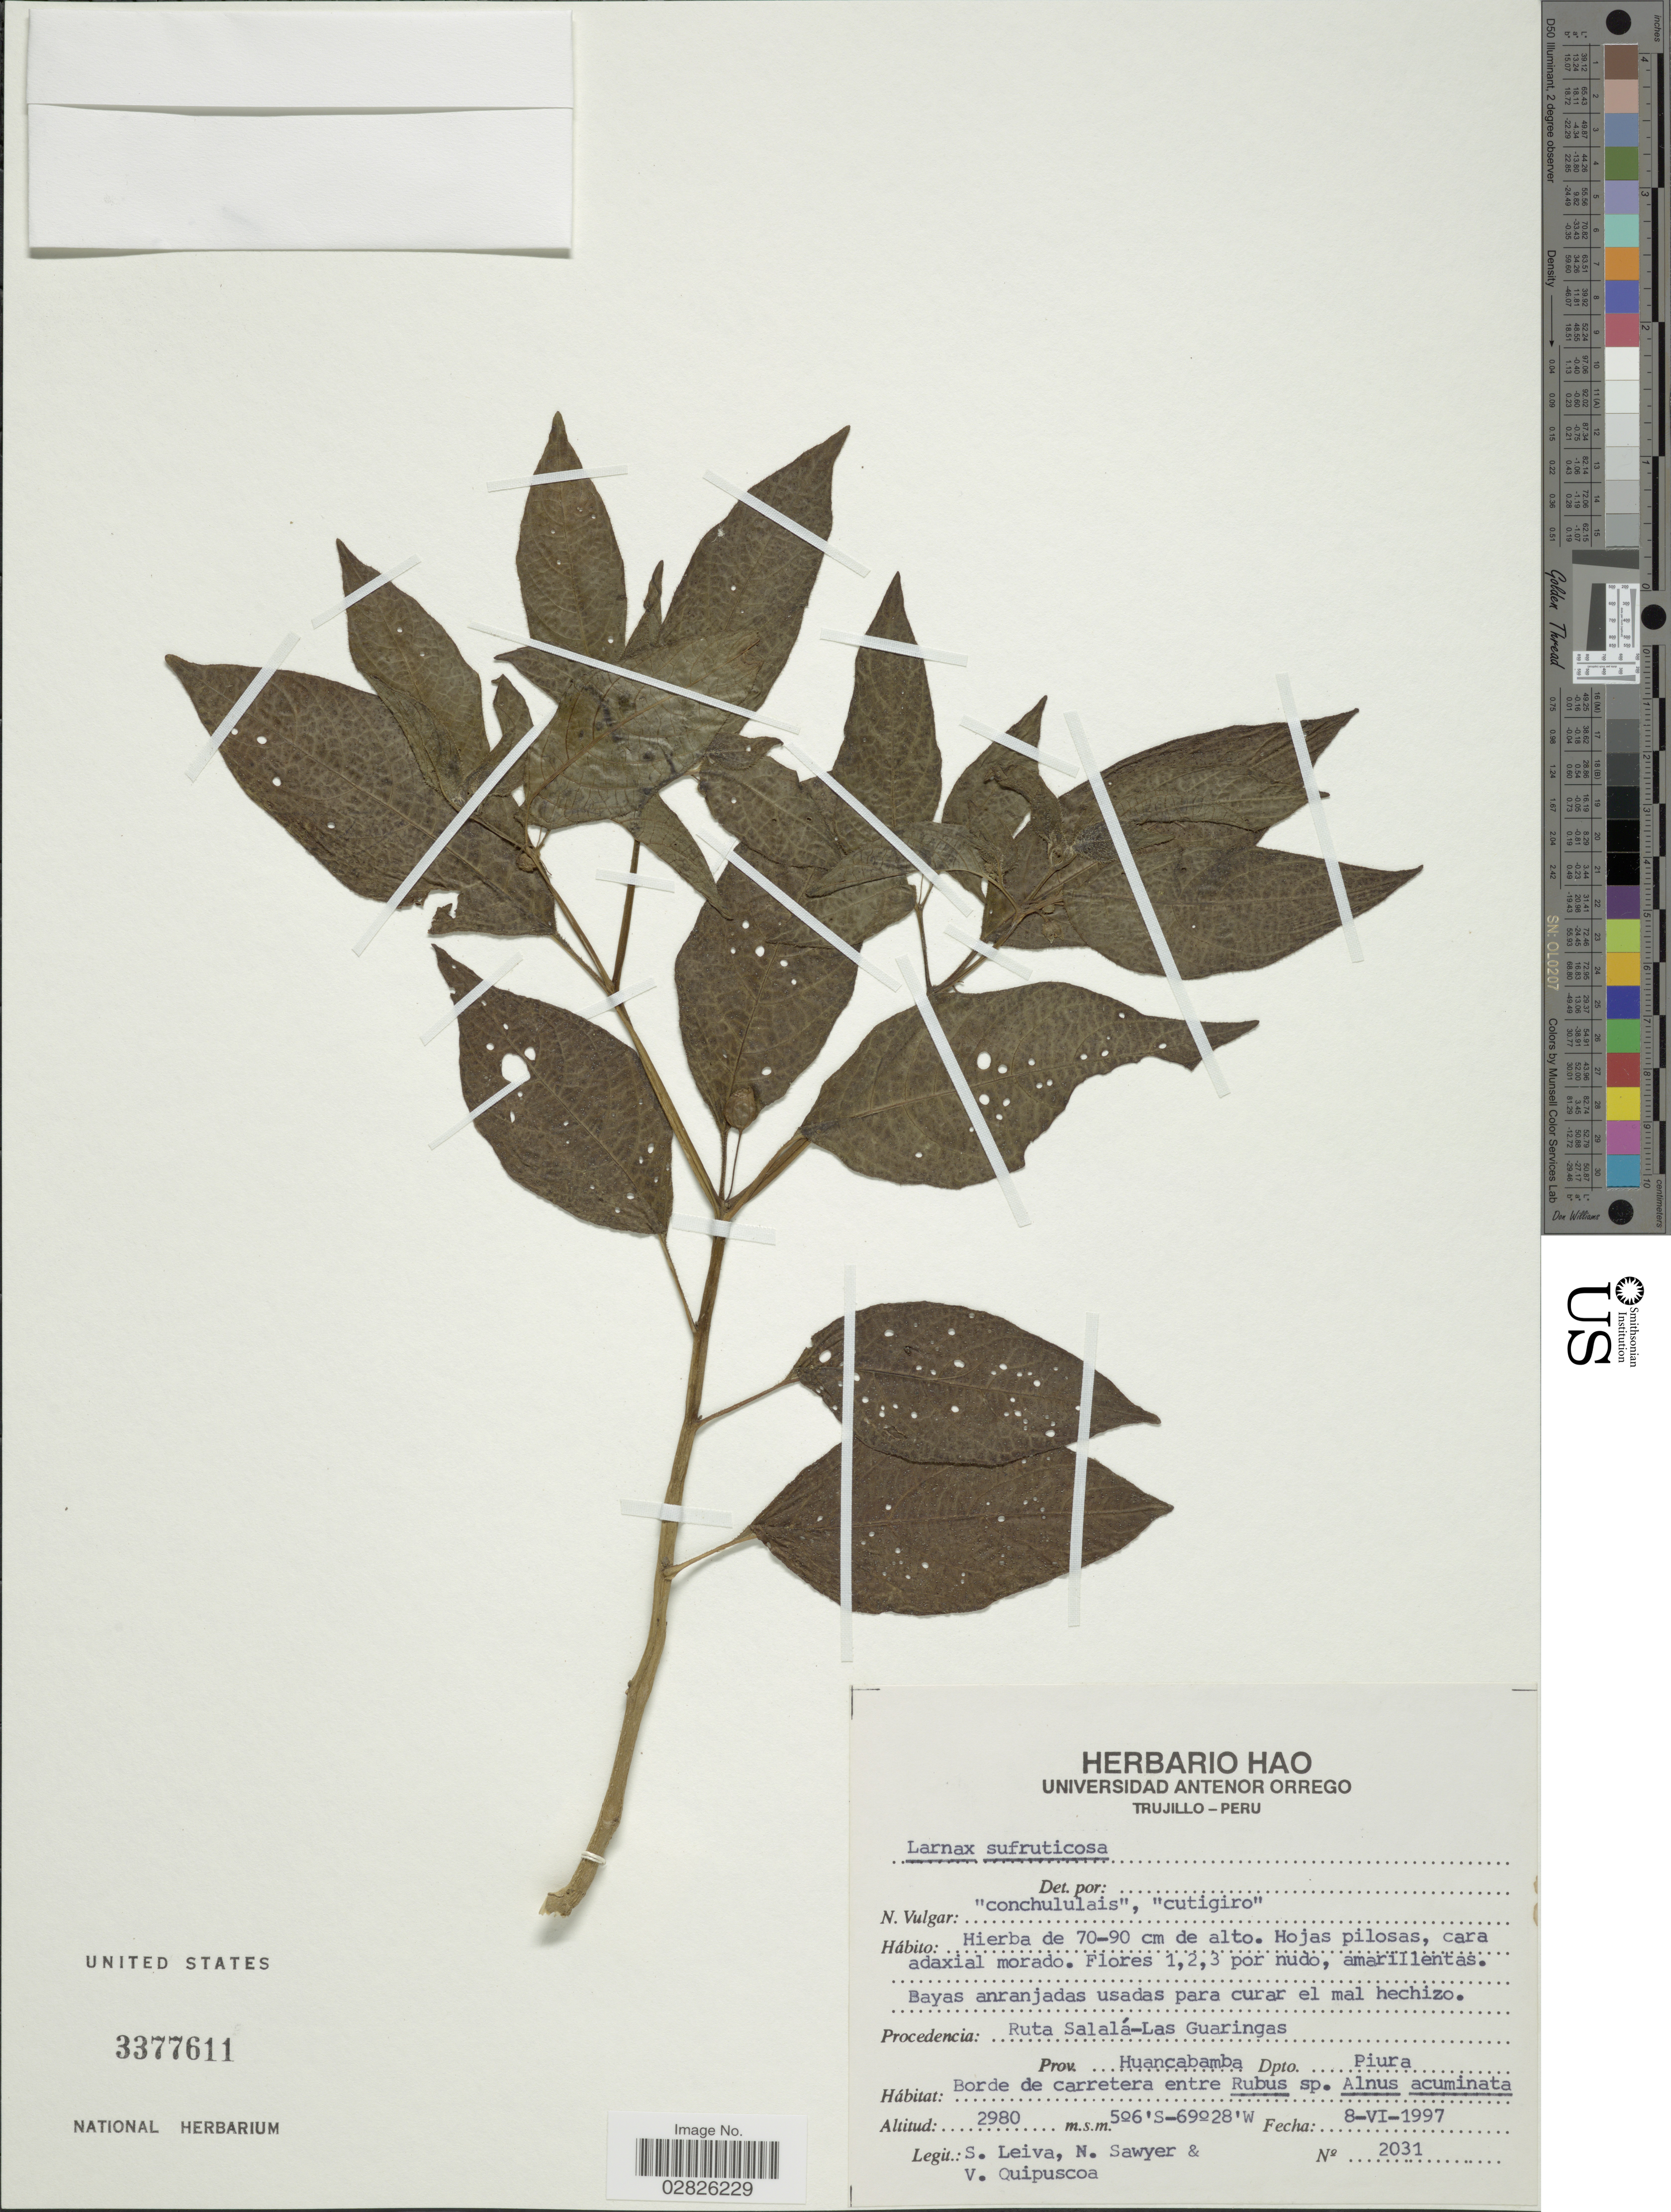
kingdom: Plantae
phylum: Tracheophyta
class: Magnoliopsida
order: Solanales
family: Solanaceae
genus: Quincula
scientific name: Quincula suffruticosa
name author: (Dammer) Hunz.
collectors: S. Leiva, N. W. Sawyer & V. Quipuscoa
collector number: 2031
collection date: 1997-06-08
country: Peru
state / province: Piura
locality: Procedencia: Ruta Salalá-Las Guaringas. Prov. Huancabamba, Dpto. Piura.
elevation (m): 2980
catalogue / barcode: US 3377611